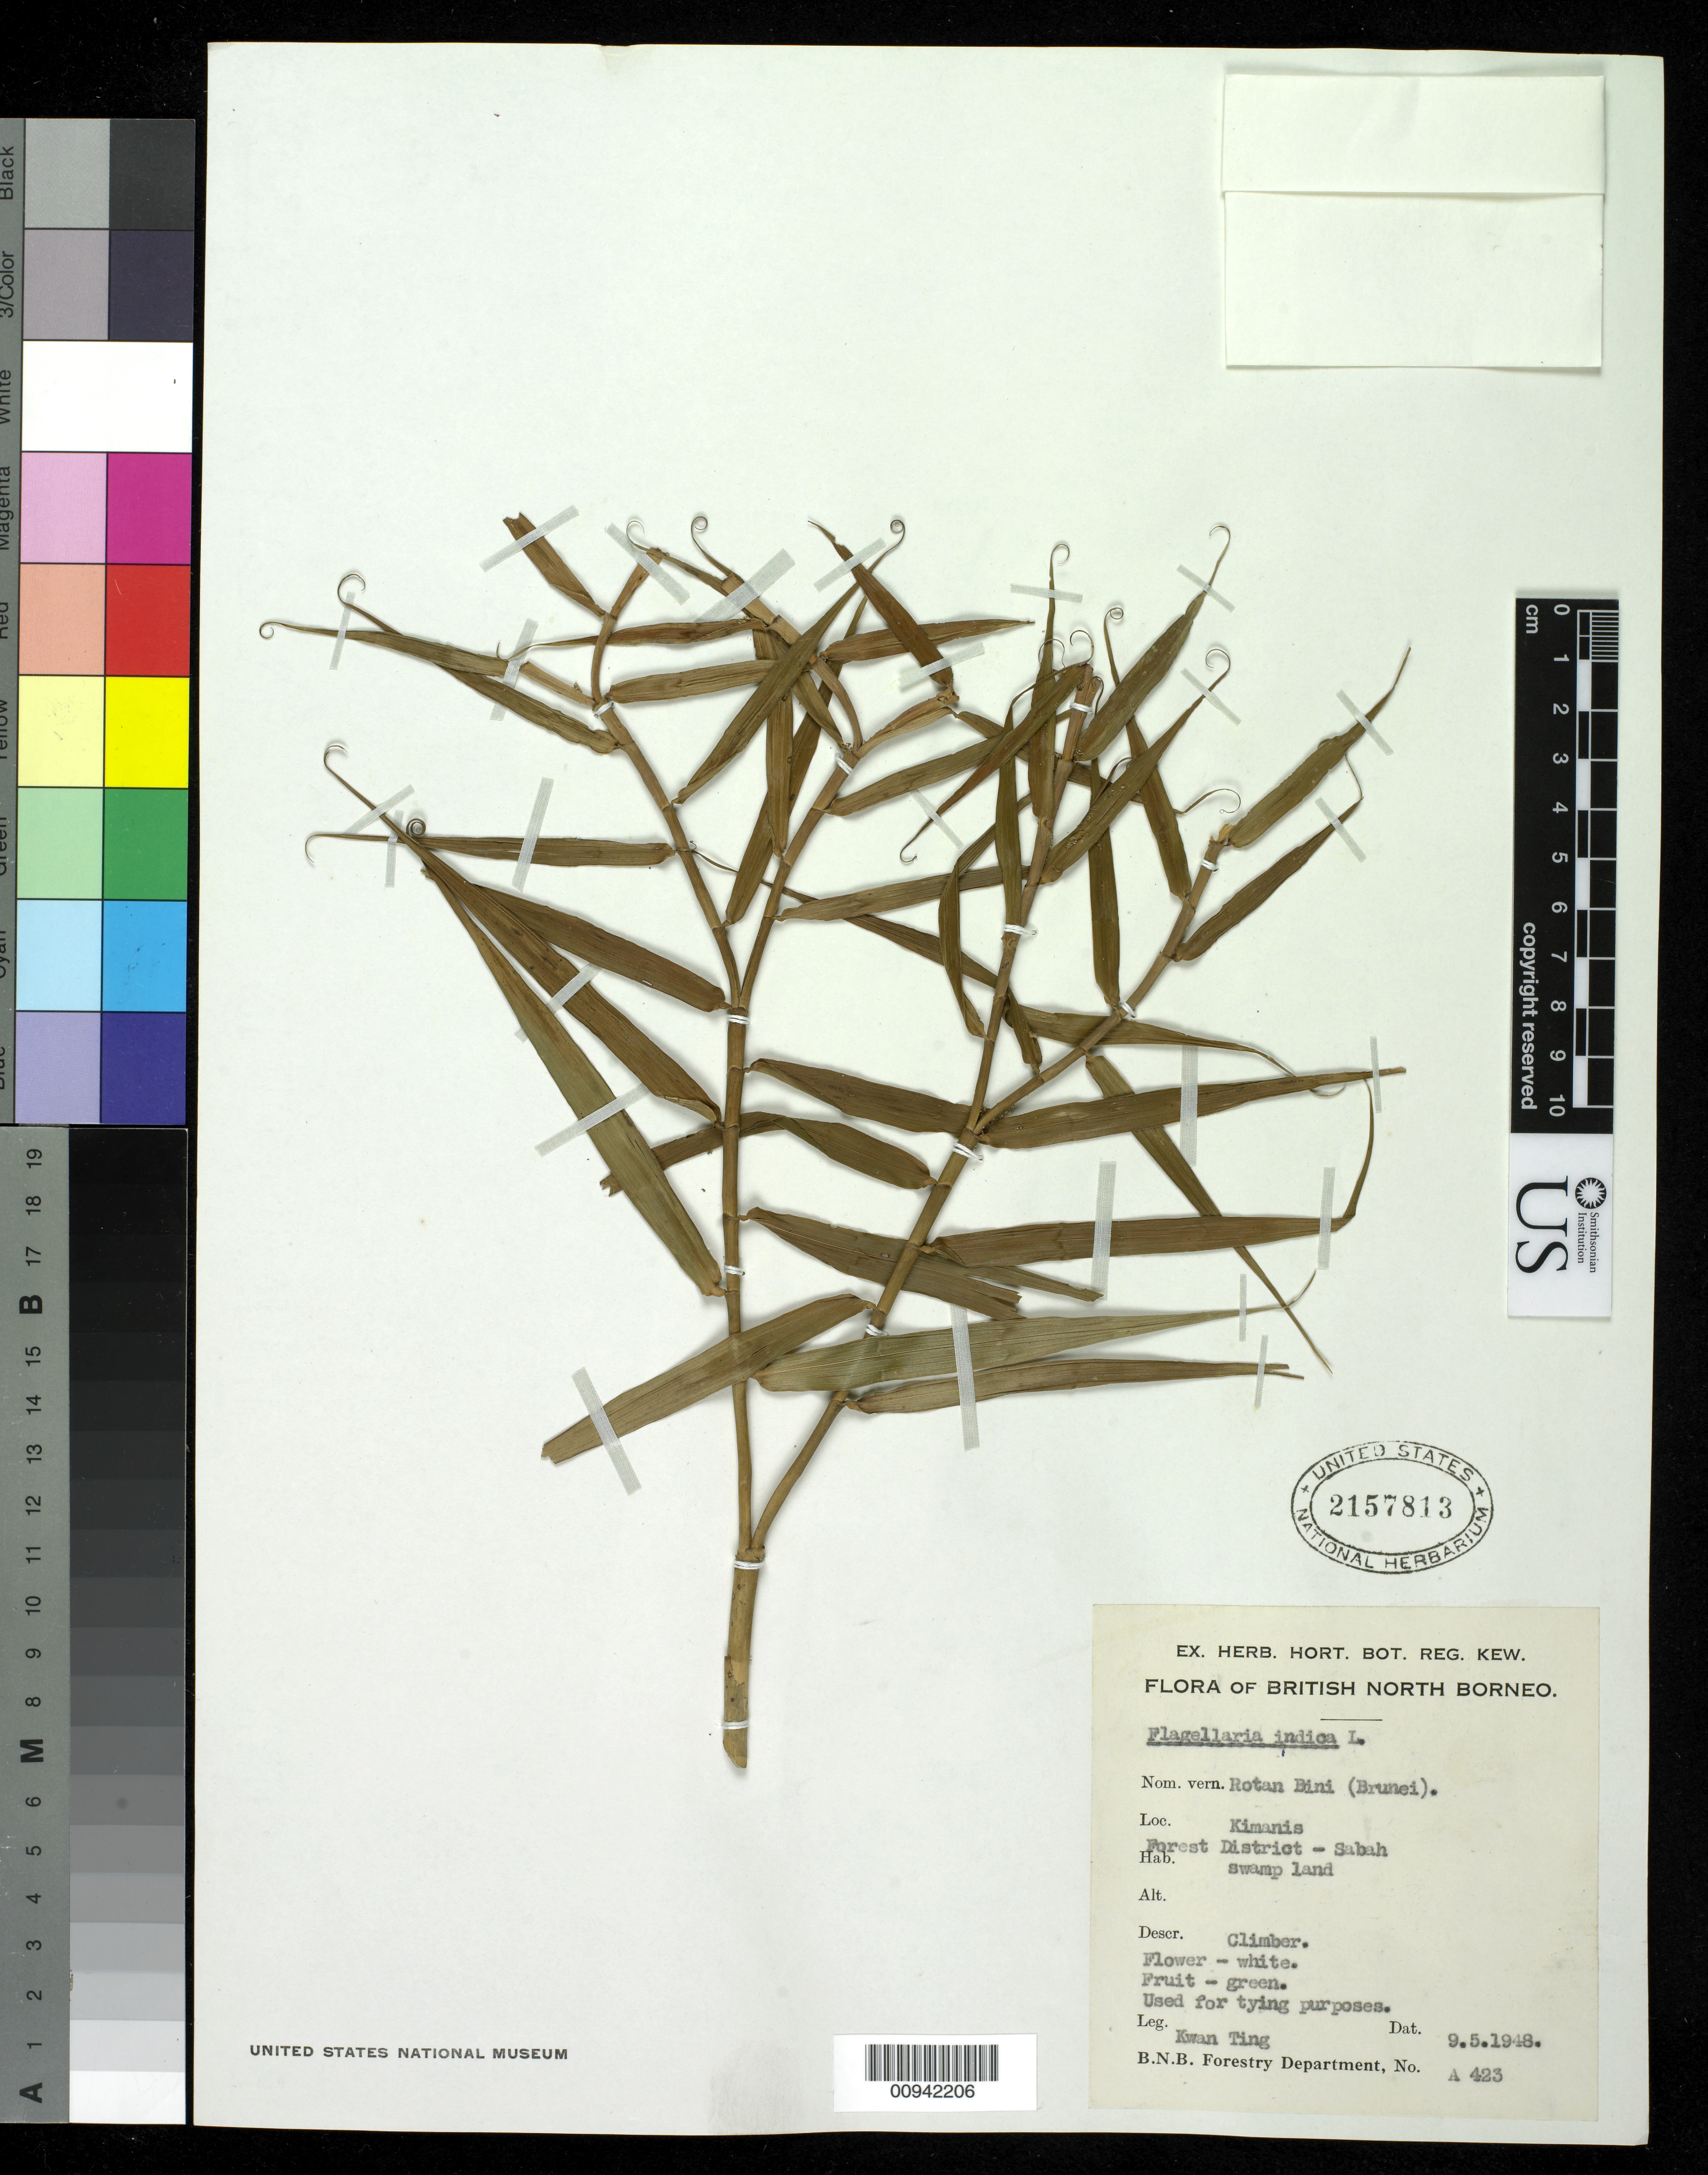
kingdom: Plantae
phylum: Tracheophyta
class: Liliopsida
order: Poales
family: Flagellariaceae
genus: Flagellaria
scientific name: Flagellaria indica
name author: L.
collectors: K. Ting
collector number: A 423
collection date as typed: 09 May 1948 or 05 Sep 1948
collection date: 1948-05-09 or 1948-09-05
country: Indonesia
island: Borneo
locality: Kimanis Forest District - Sabah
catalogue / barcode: US 3157813